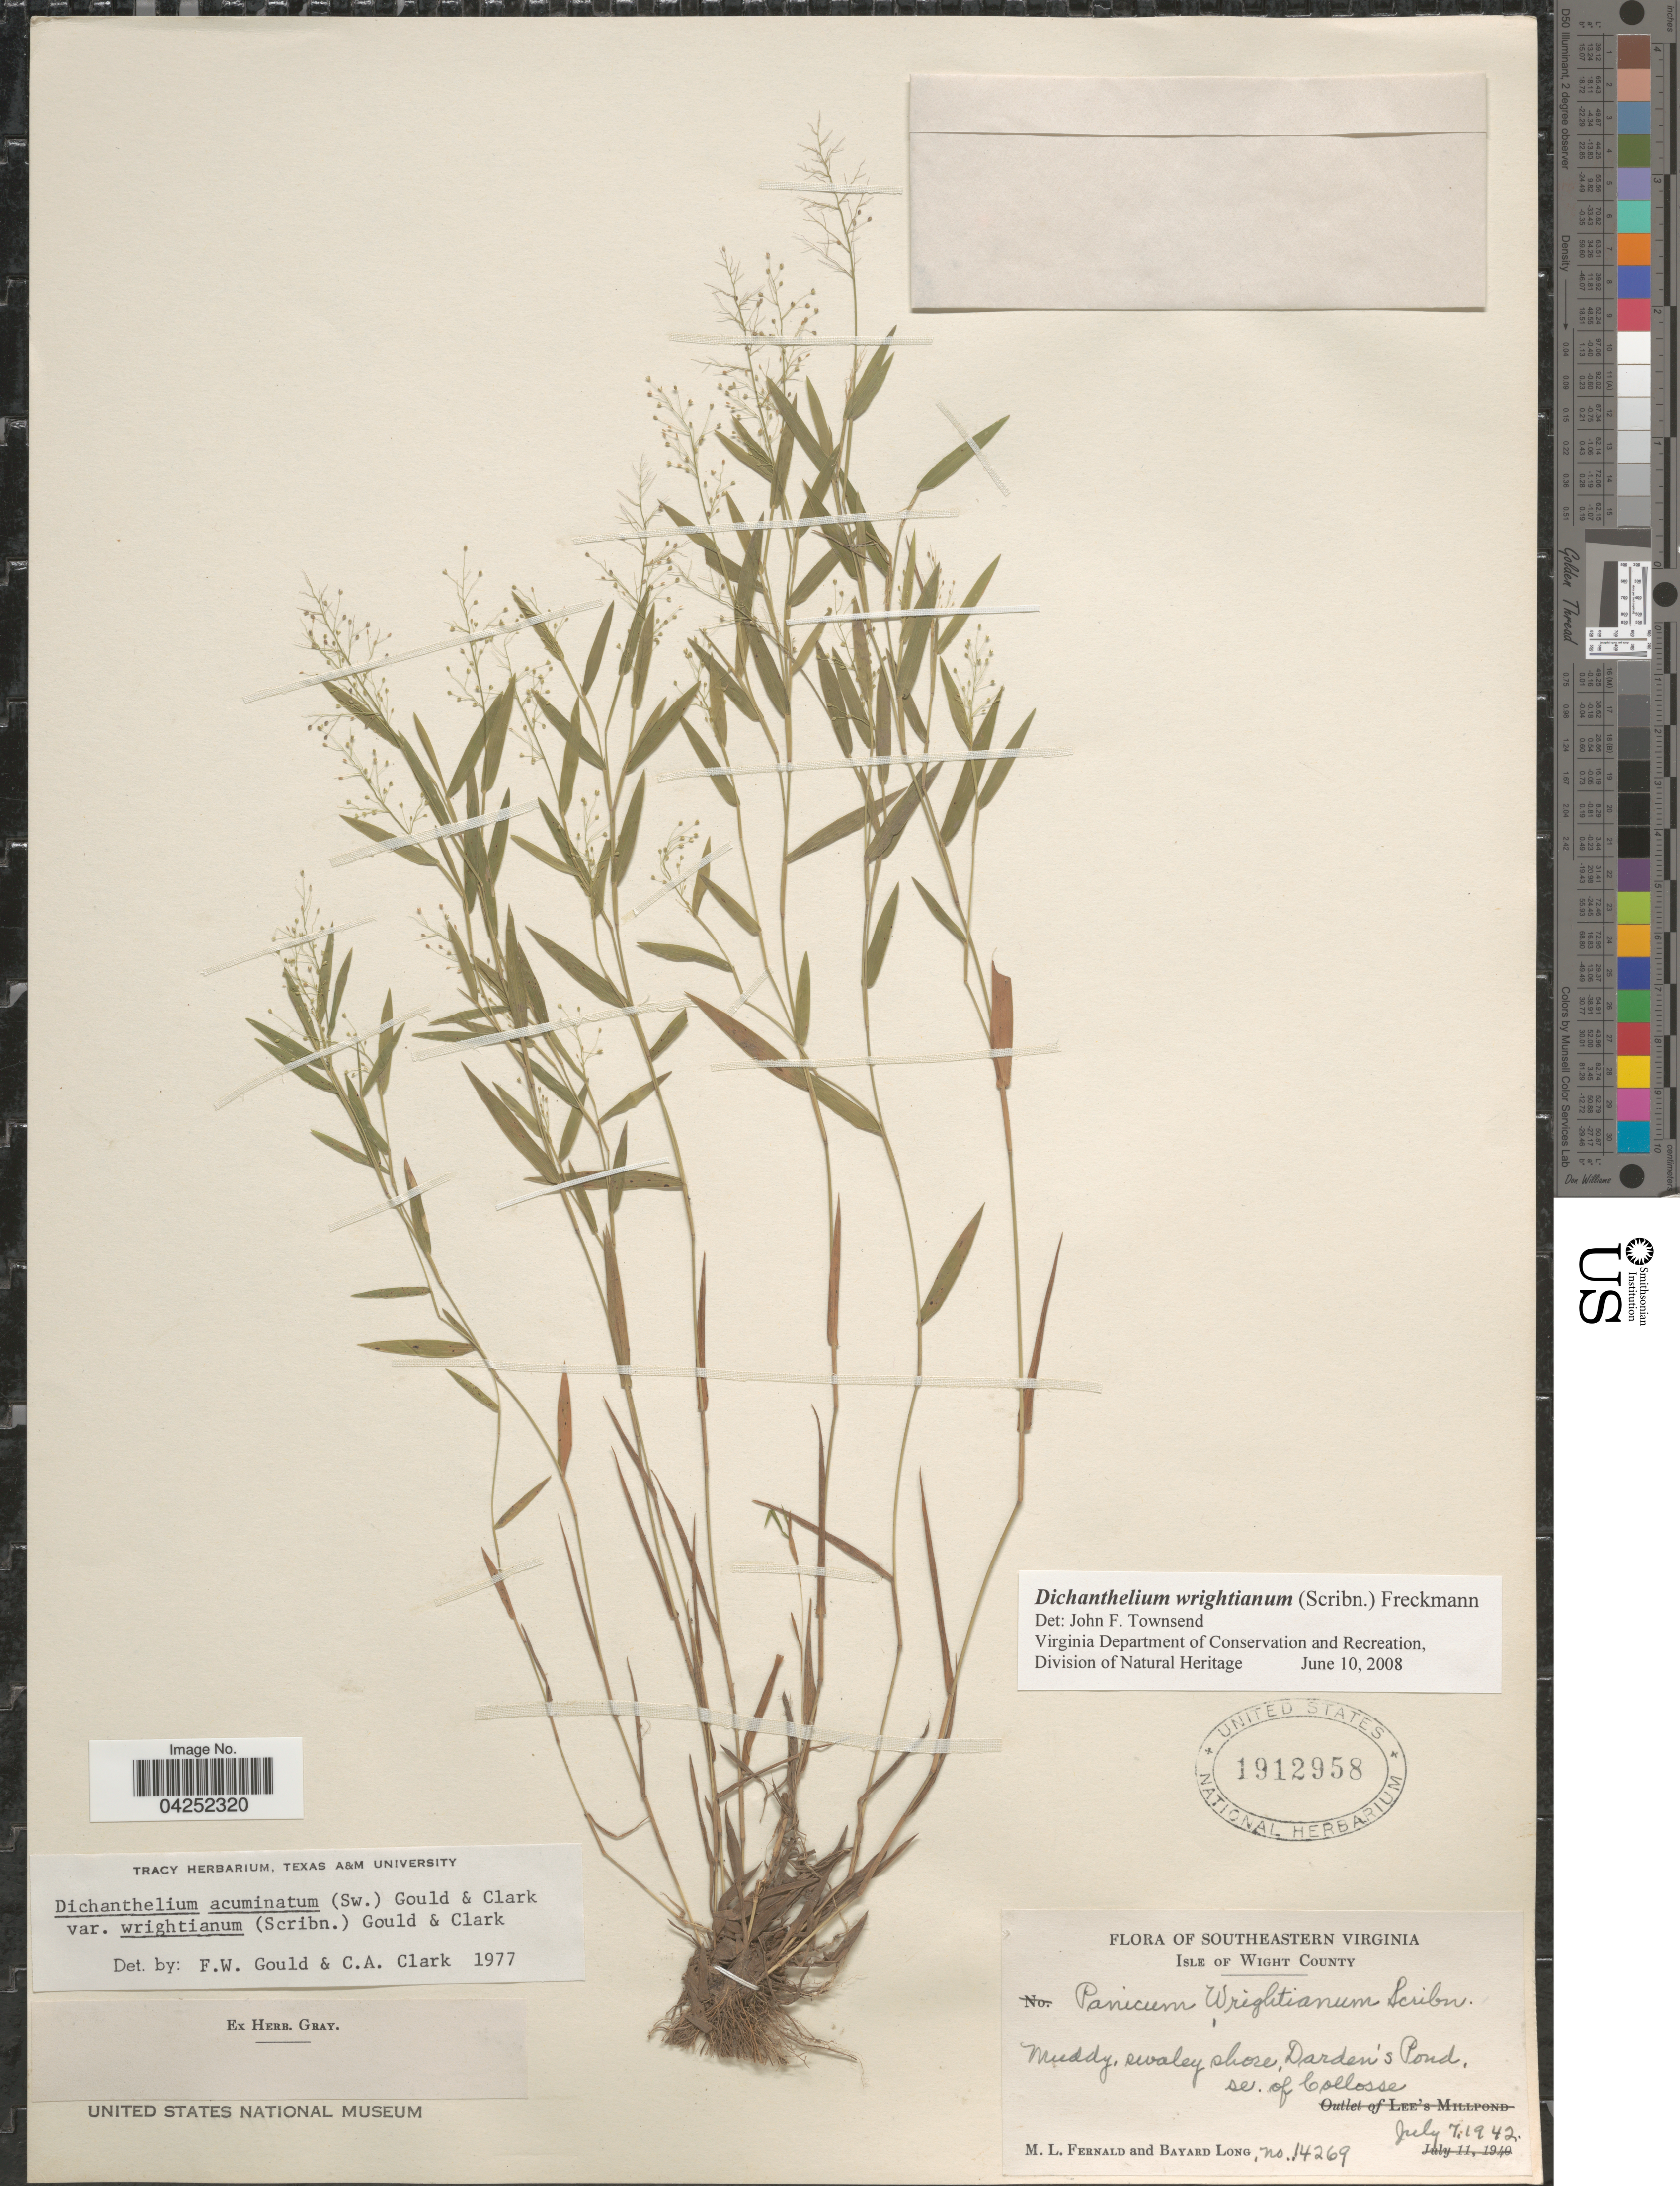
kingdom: Plantae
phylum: Tracheophyta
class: Liliopsida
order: Poales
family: Poaceae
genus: Dichanthelium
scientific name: Dichanthelium acuminatum var. longiligulatum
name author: (Nash) Gould & C.A. Clark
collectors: M. L. Fernald & B. Long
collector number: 14269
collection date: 1942-07-07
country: United States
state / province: Virginia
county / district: Isle of Wight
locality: Southeastern Virginia. Isle of Wight County. Muddy, swaley shore, Darden's Pond. se. of Collosse.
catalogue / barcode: US 1912958